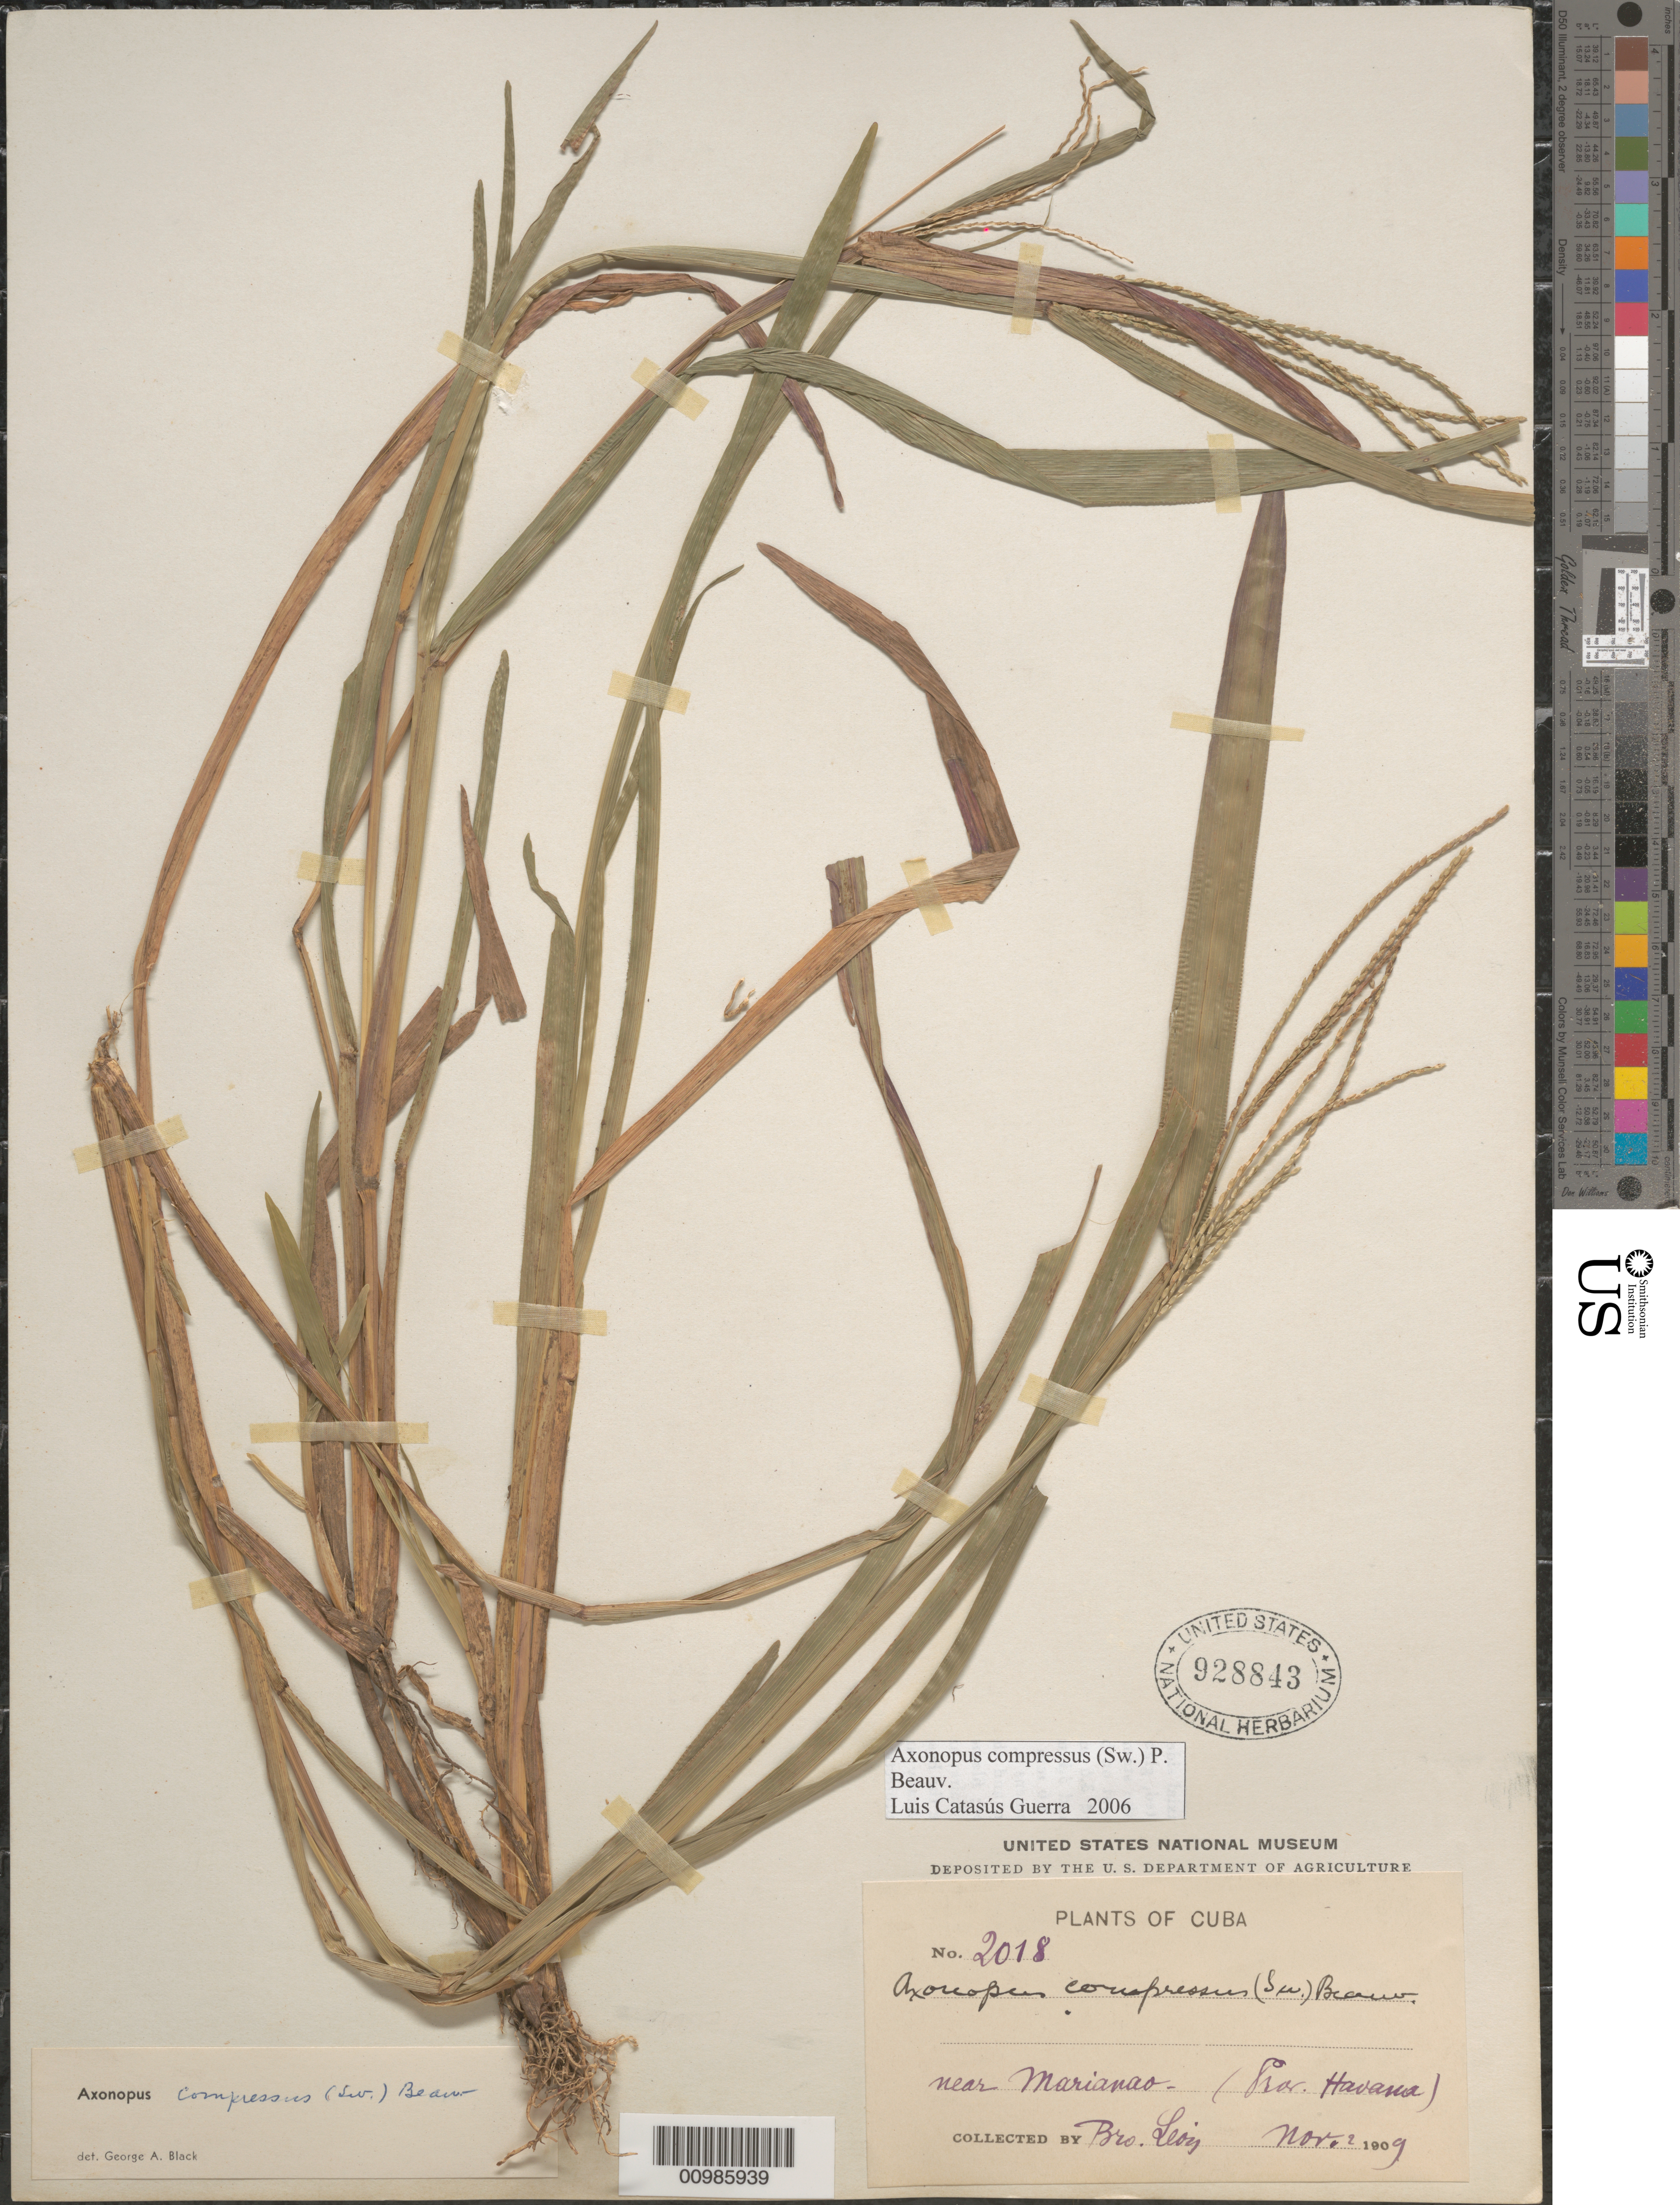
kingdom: Plantae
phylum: Tracheophyta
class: Liliopsida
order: Poales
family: Poaceae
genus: Axonopus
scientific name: Axonopus compressus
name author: (Sw.) P. Beauv.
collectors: Bro. León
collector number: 2018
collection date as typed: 02 Nov 1909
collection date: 1909-11-02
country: Cuba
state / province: La Habana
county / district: Municipio Playa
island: Cuba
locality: near Marianao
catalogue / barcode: US 928843